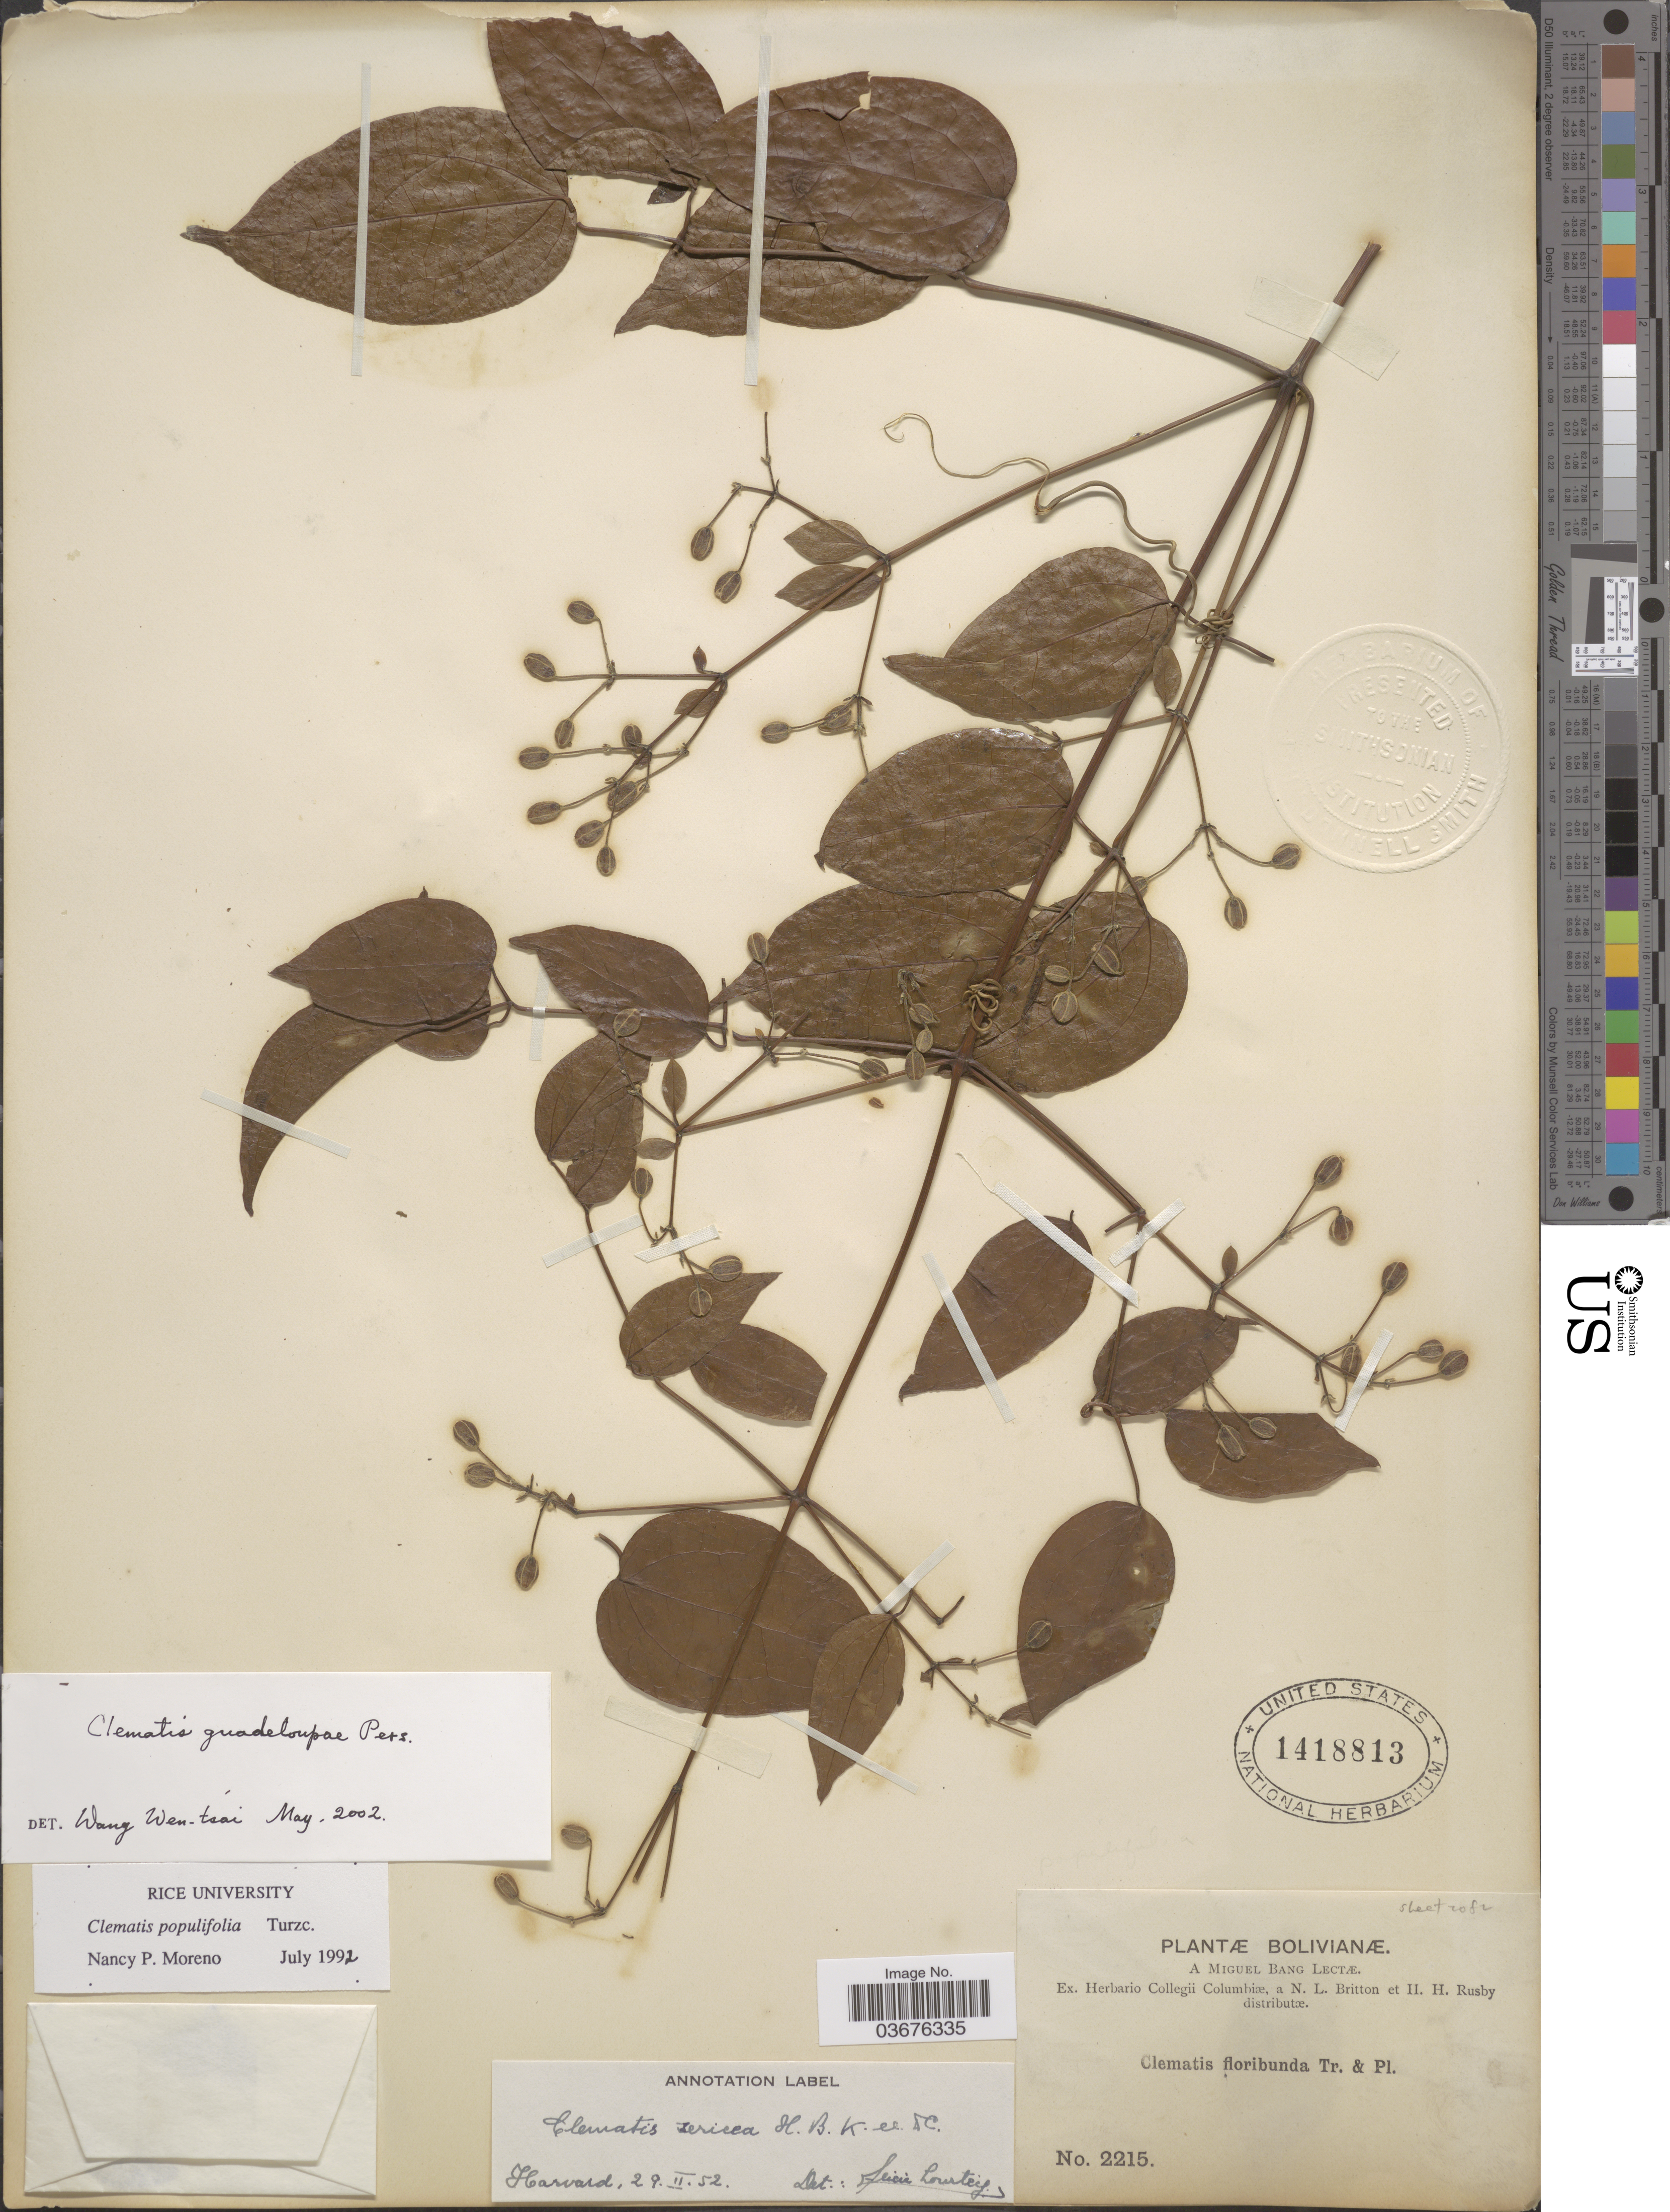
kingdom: Plantae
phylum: Tracheophyta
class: Magnoliopsida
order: Ranunculales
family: Ranunculaceae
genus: Clematis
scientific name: Clematis guadeloupae var. guadeloupae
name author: Pers.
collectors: M. Bang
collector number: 2215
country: Bolivia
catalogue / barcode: US 1418813